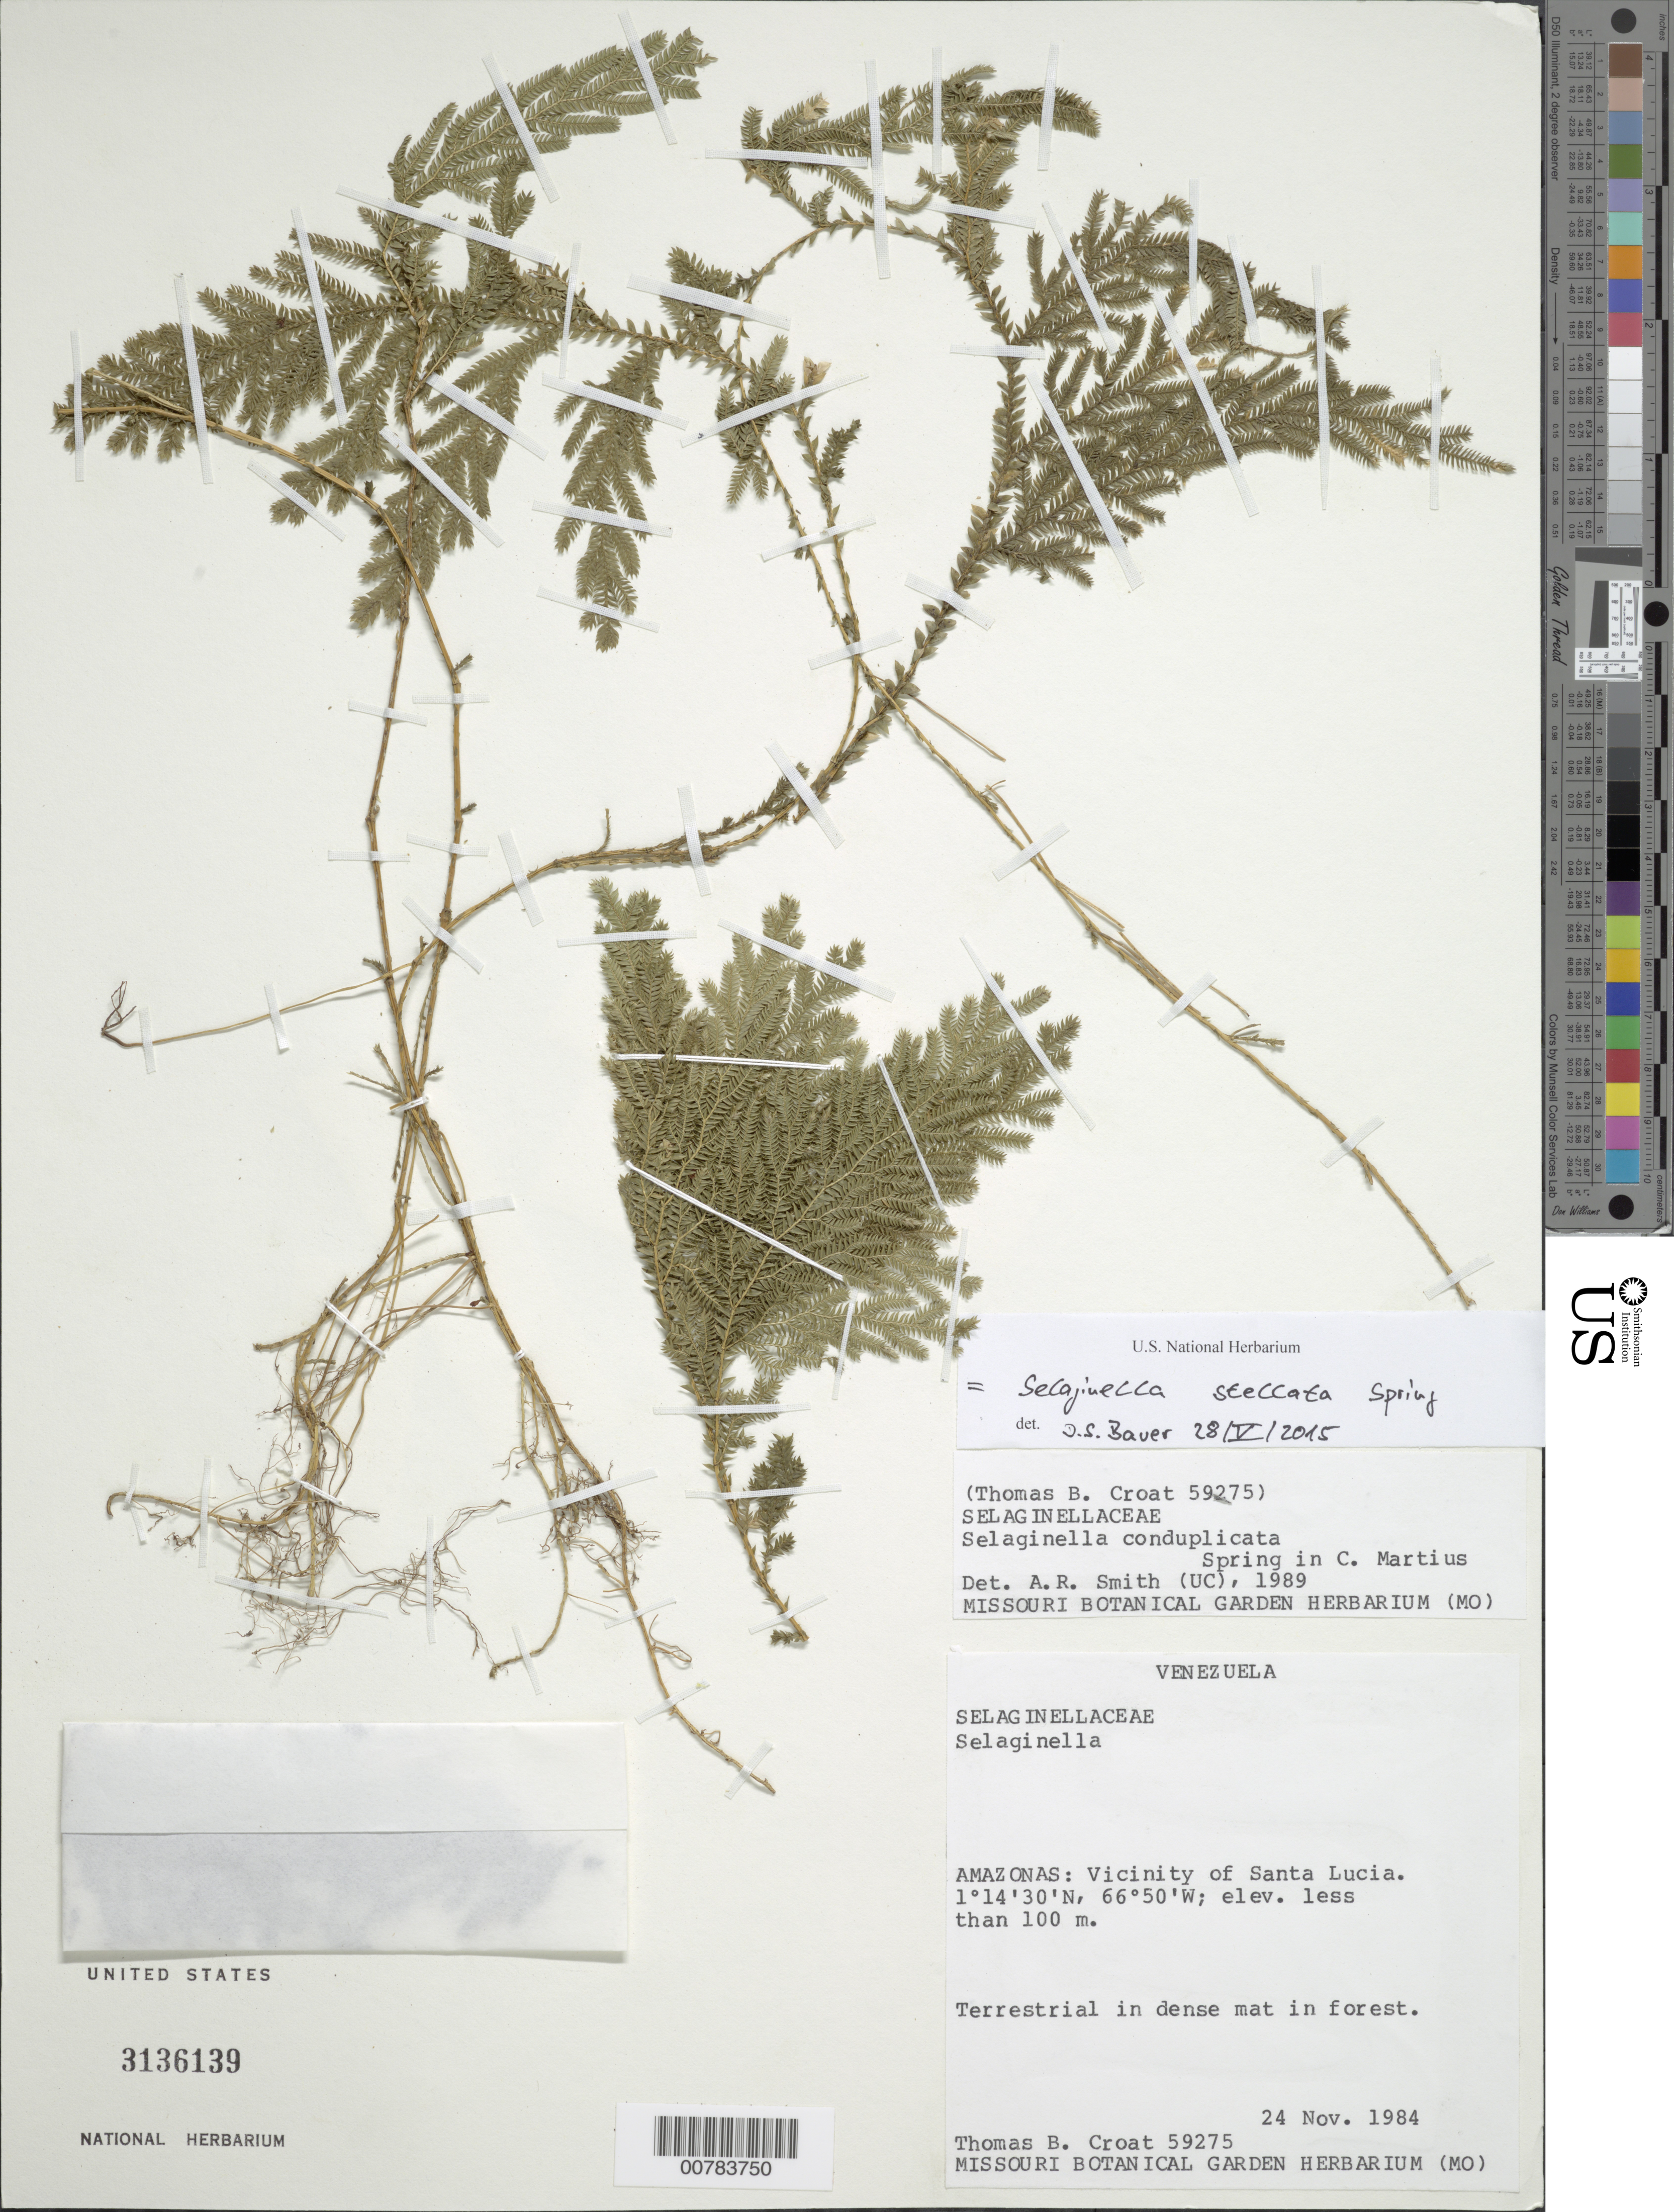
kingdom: Plantae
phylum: Tracheophyta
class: Lycopodiopsida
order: Selaginellales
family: Selaginellaceae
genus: Selaginella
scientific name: Selaginella stellata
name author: Spring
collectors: T. B. Croat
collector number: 59275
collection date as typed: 24-Nov-84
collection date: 1984-11-24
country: Venezuela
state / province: Amazonas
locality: Santa Lucia, vicinity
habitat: Forest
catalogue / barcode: US 3136139